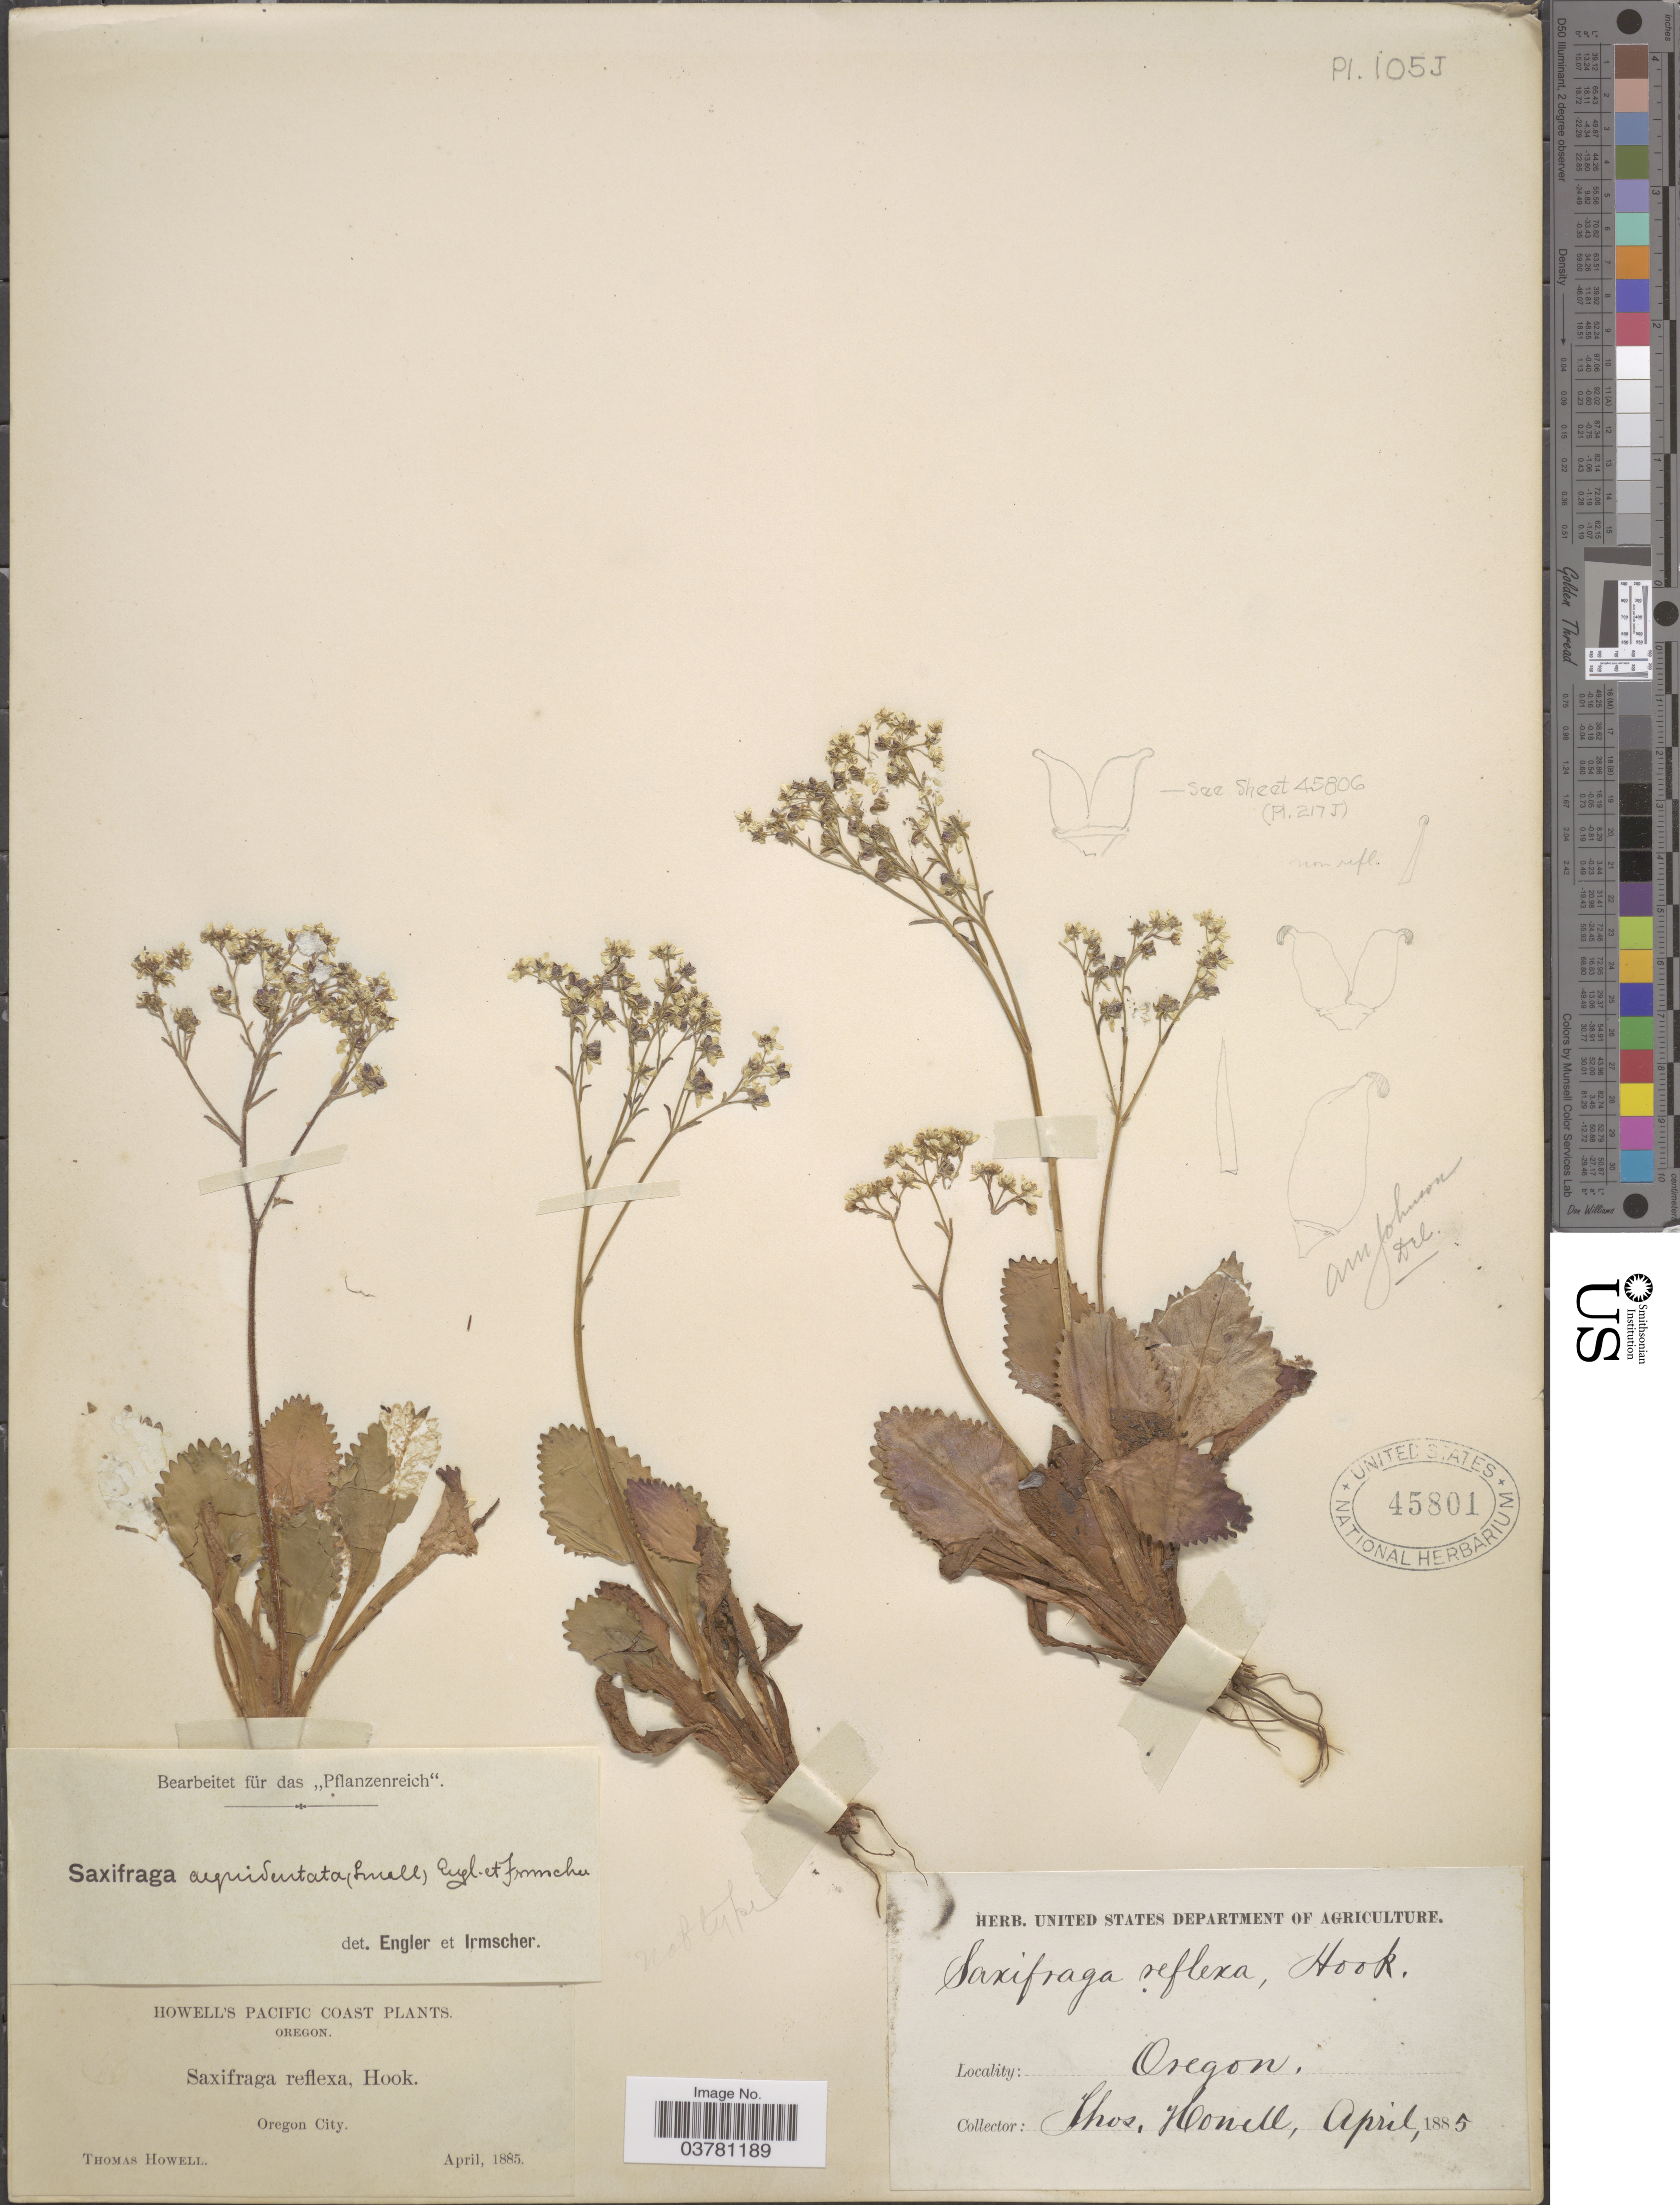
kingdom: Plantae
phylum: Tracheophyta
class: Magnoliopsida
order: Saxifragales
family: Saxifragaceae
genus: Micranthes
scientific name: Micranthes rufidula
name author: Small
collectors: T. Howell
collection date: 1885-04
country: United States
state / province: Oregon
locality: Pacific Coast. Oregon City.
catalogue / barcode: US 45801